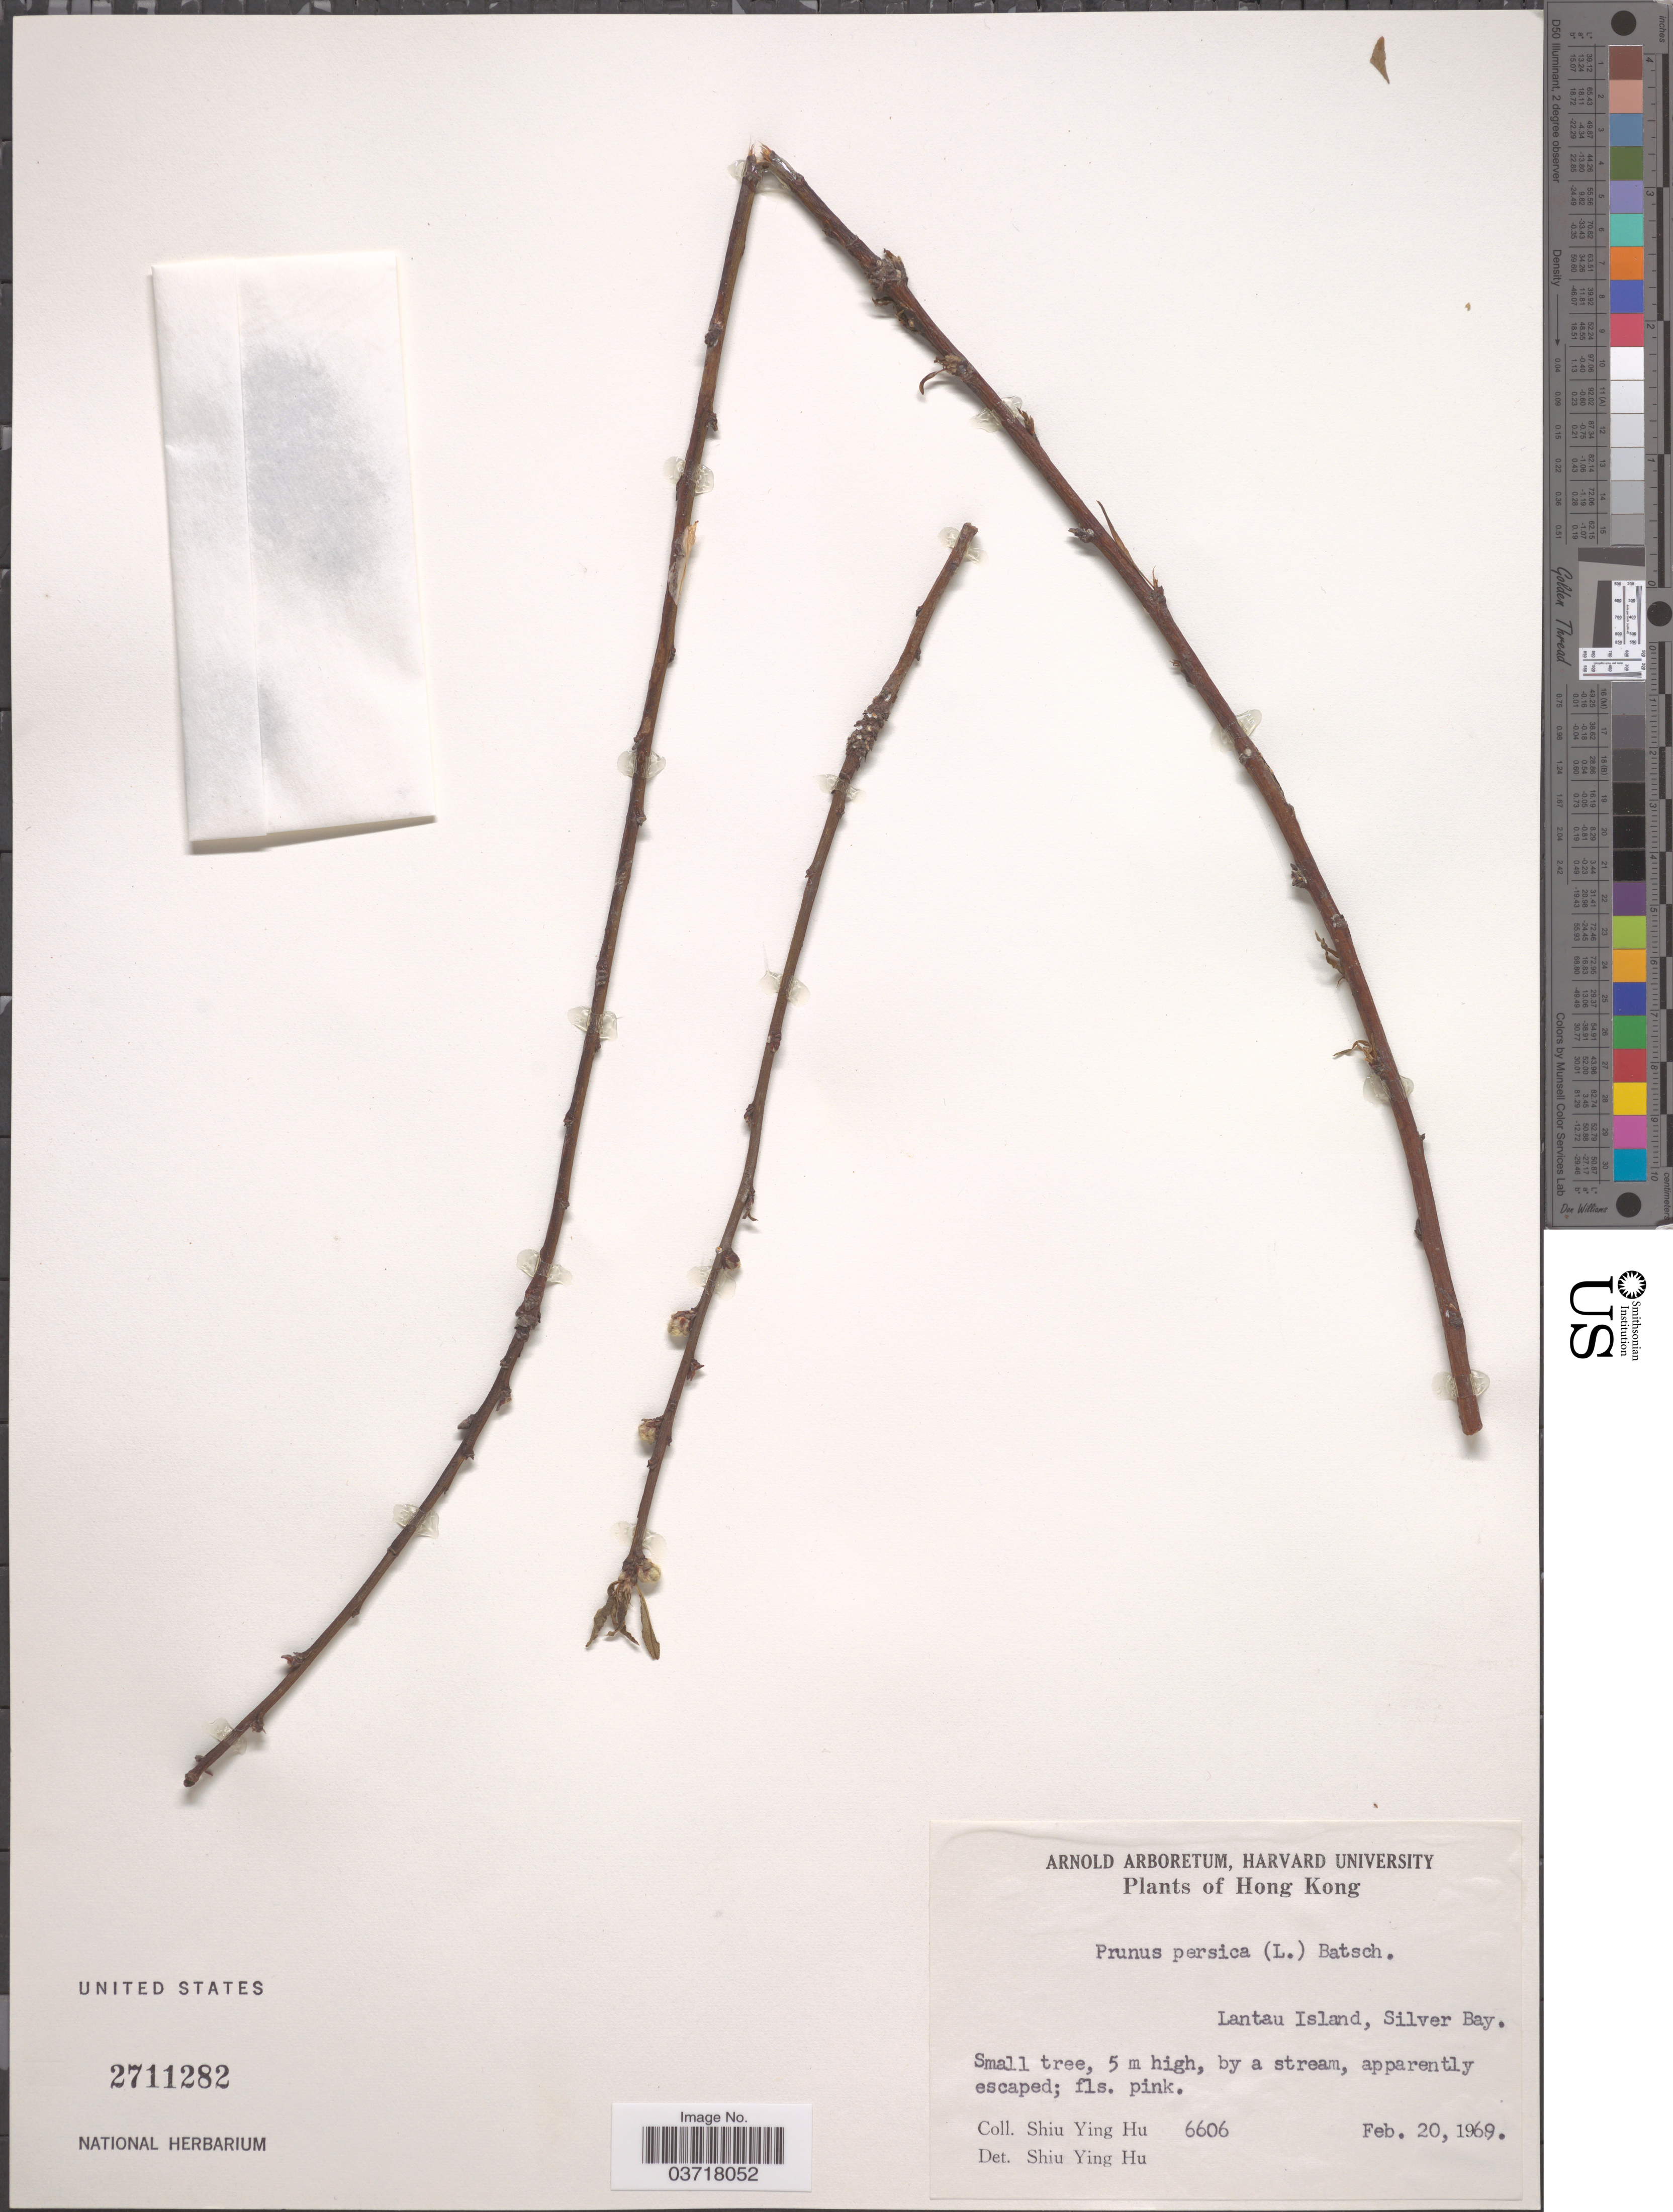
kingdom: Plantae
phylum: Tracheophyta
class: Magnoliopsida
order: Rosales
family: Rosaceae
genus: Prunus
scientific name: Prunus persica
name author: (L.) Batsch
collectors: S. Y. Hu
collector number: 6606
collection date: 1969-02-20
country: China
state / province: Hong Kong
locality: Lantau Island, Silver Bay.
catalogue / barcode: US 2711282